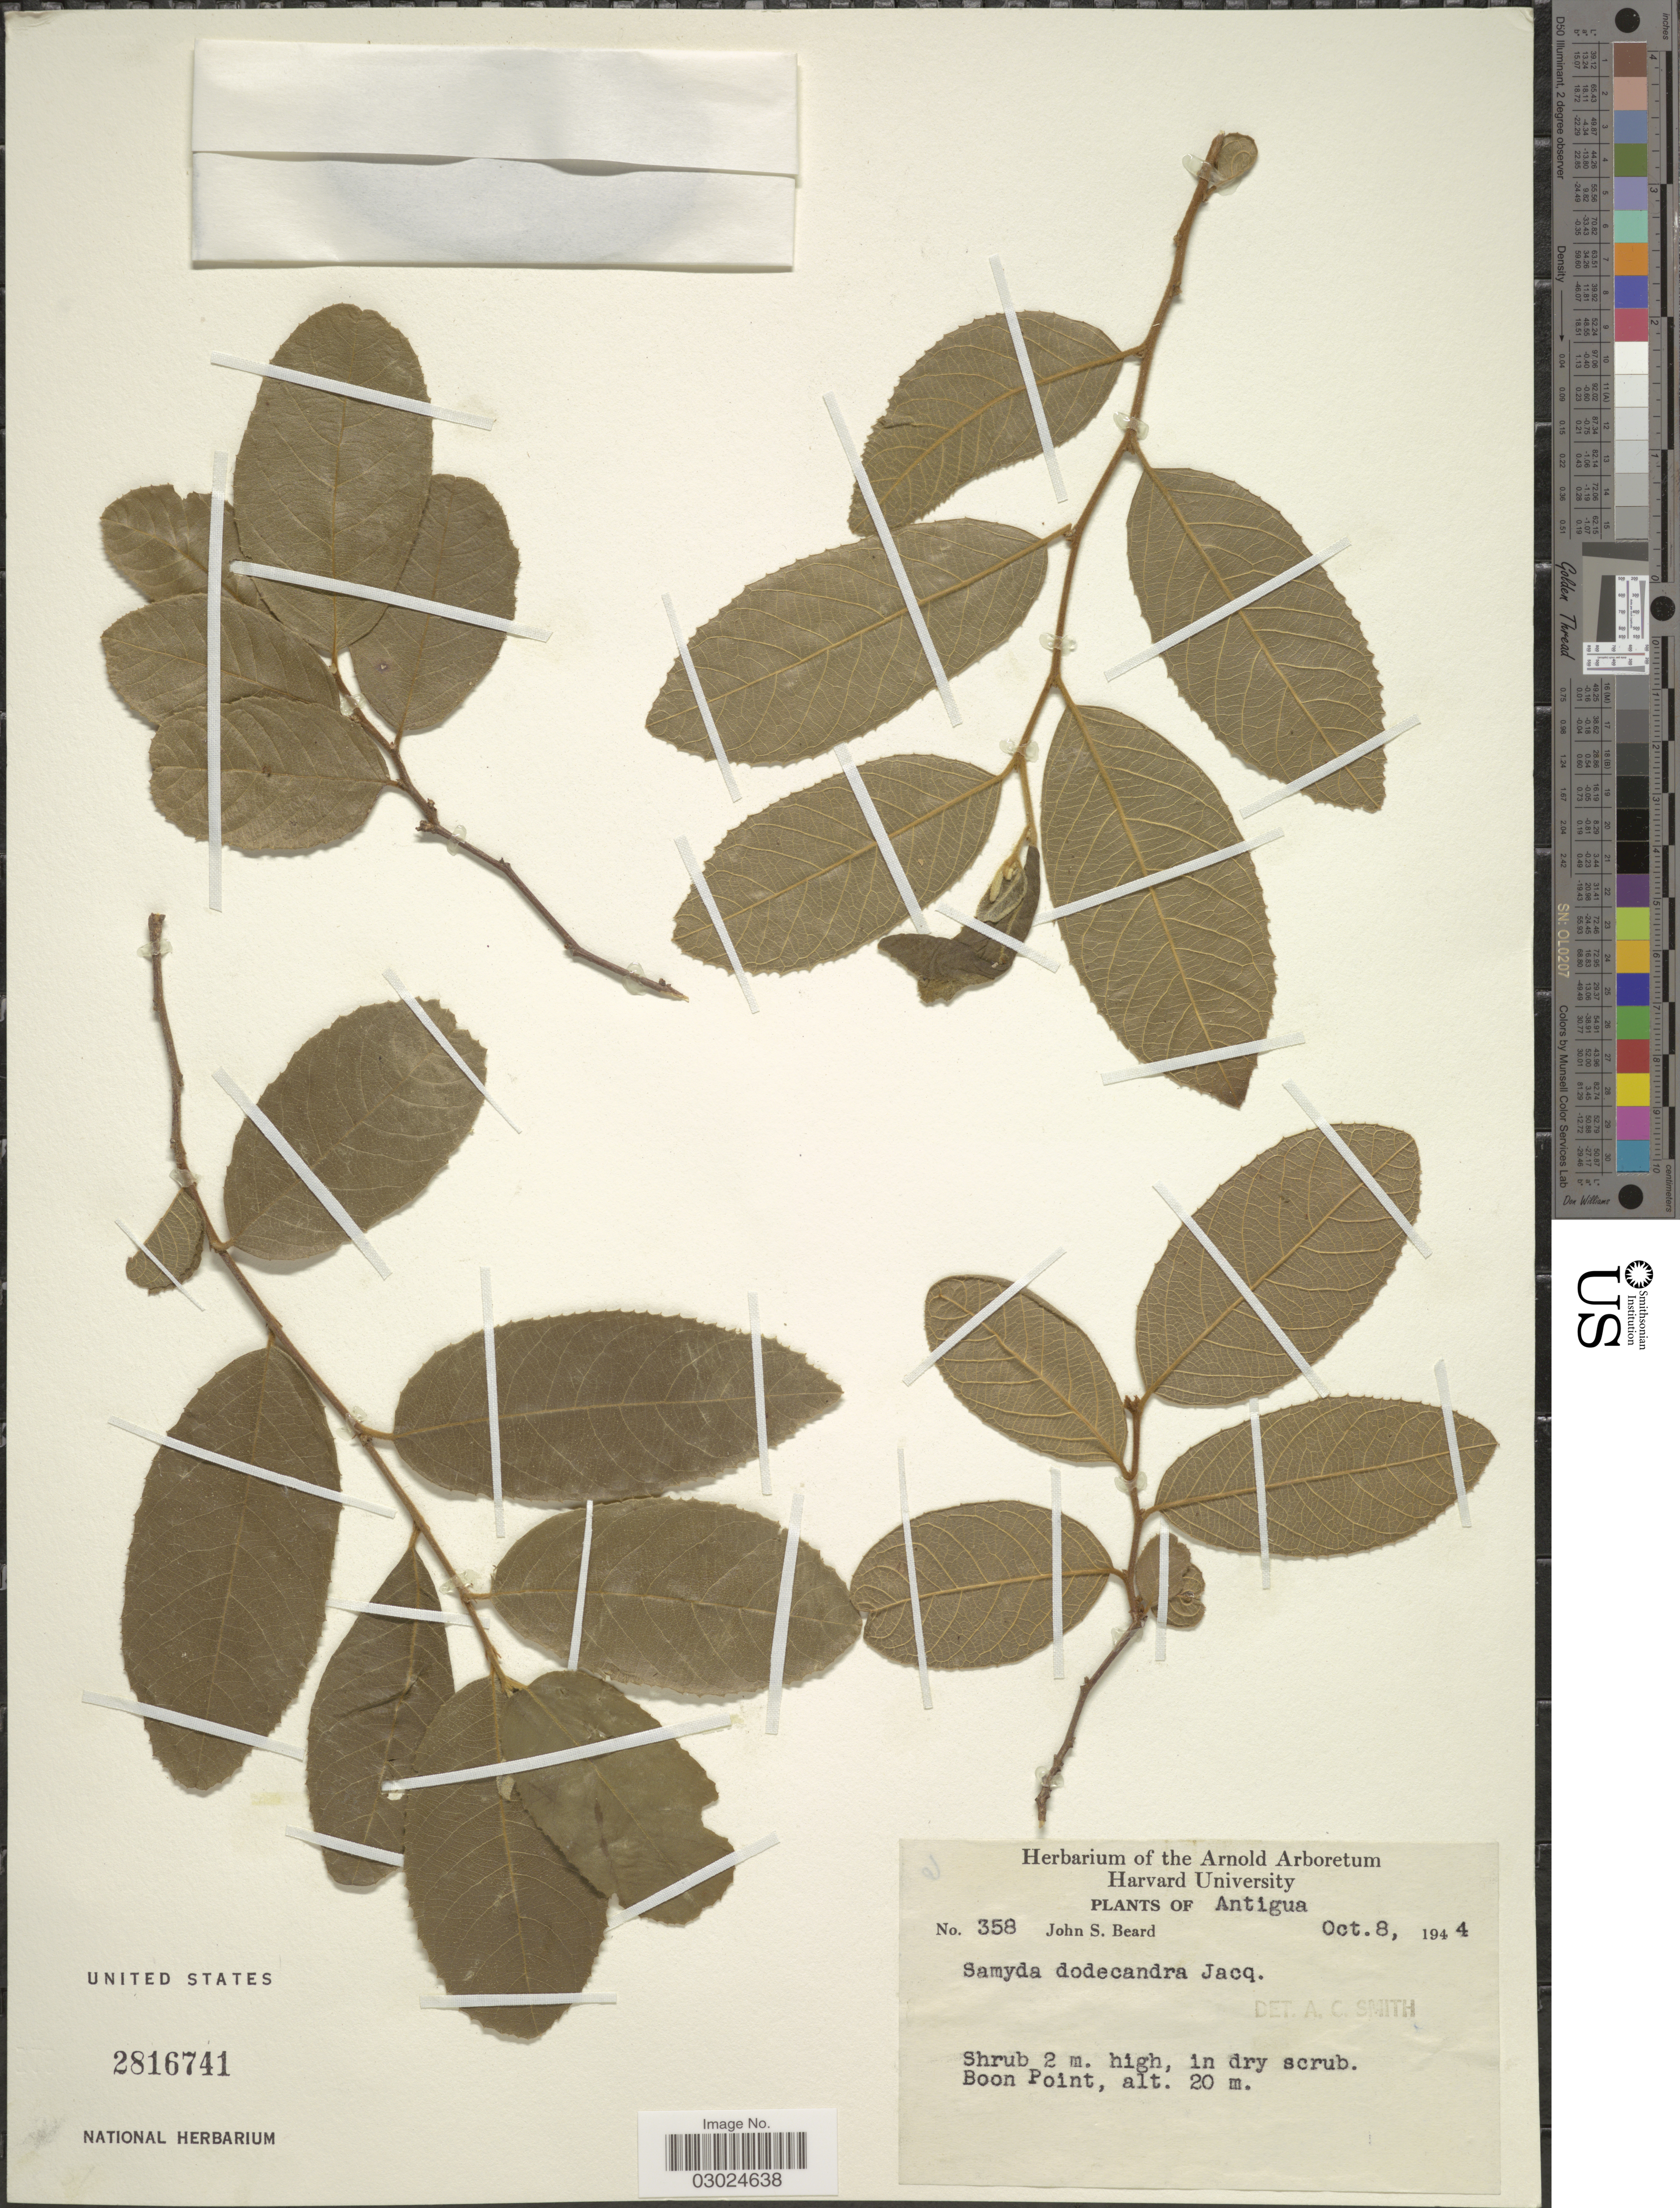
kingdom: Plantae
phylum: Tracheophyta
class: Magnoliopsida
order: Malpighiales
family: Salicaceae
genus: Casearia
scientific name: Casearia dodecandra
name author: (Jacq.) T. Samar. & M.H. Alford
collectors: J. Beard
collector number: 358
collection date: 1944-10-08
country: Antigua and Barbuda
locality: Antigua. Boon Point.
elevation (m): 20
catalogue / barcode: US 2816741